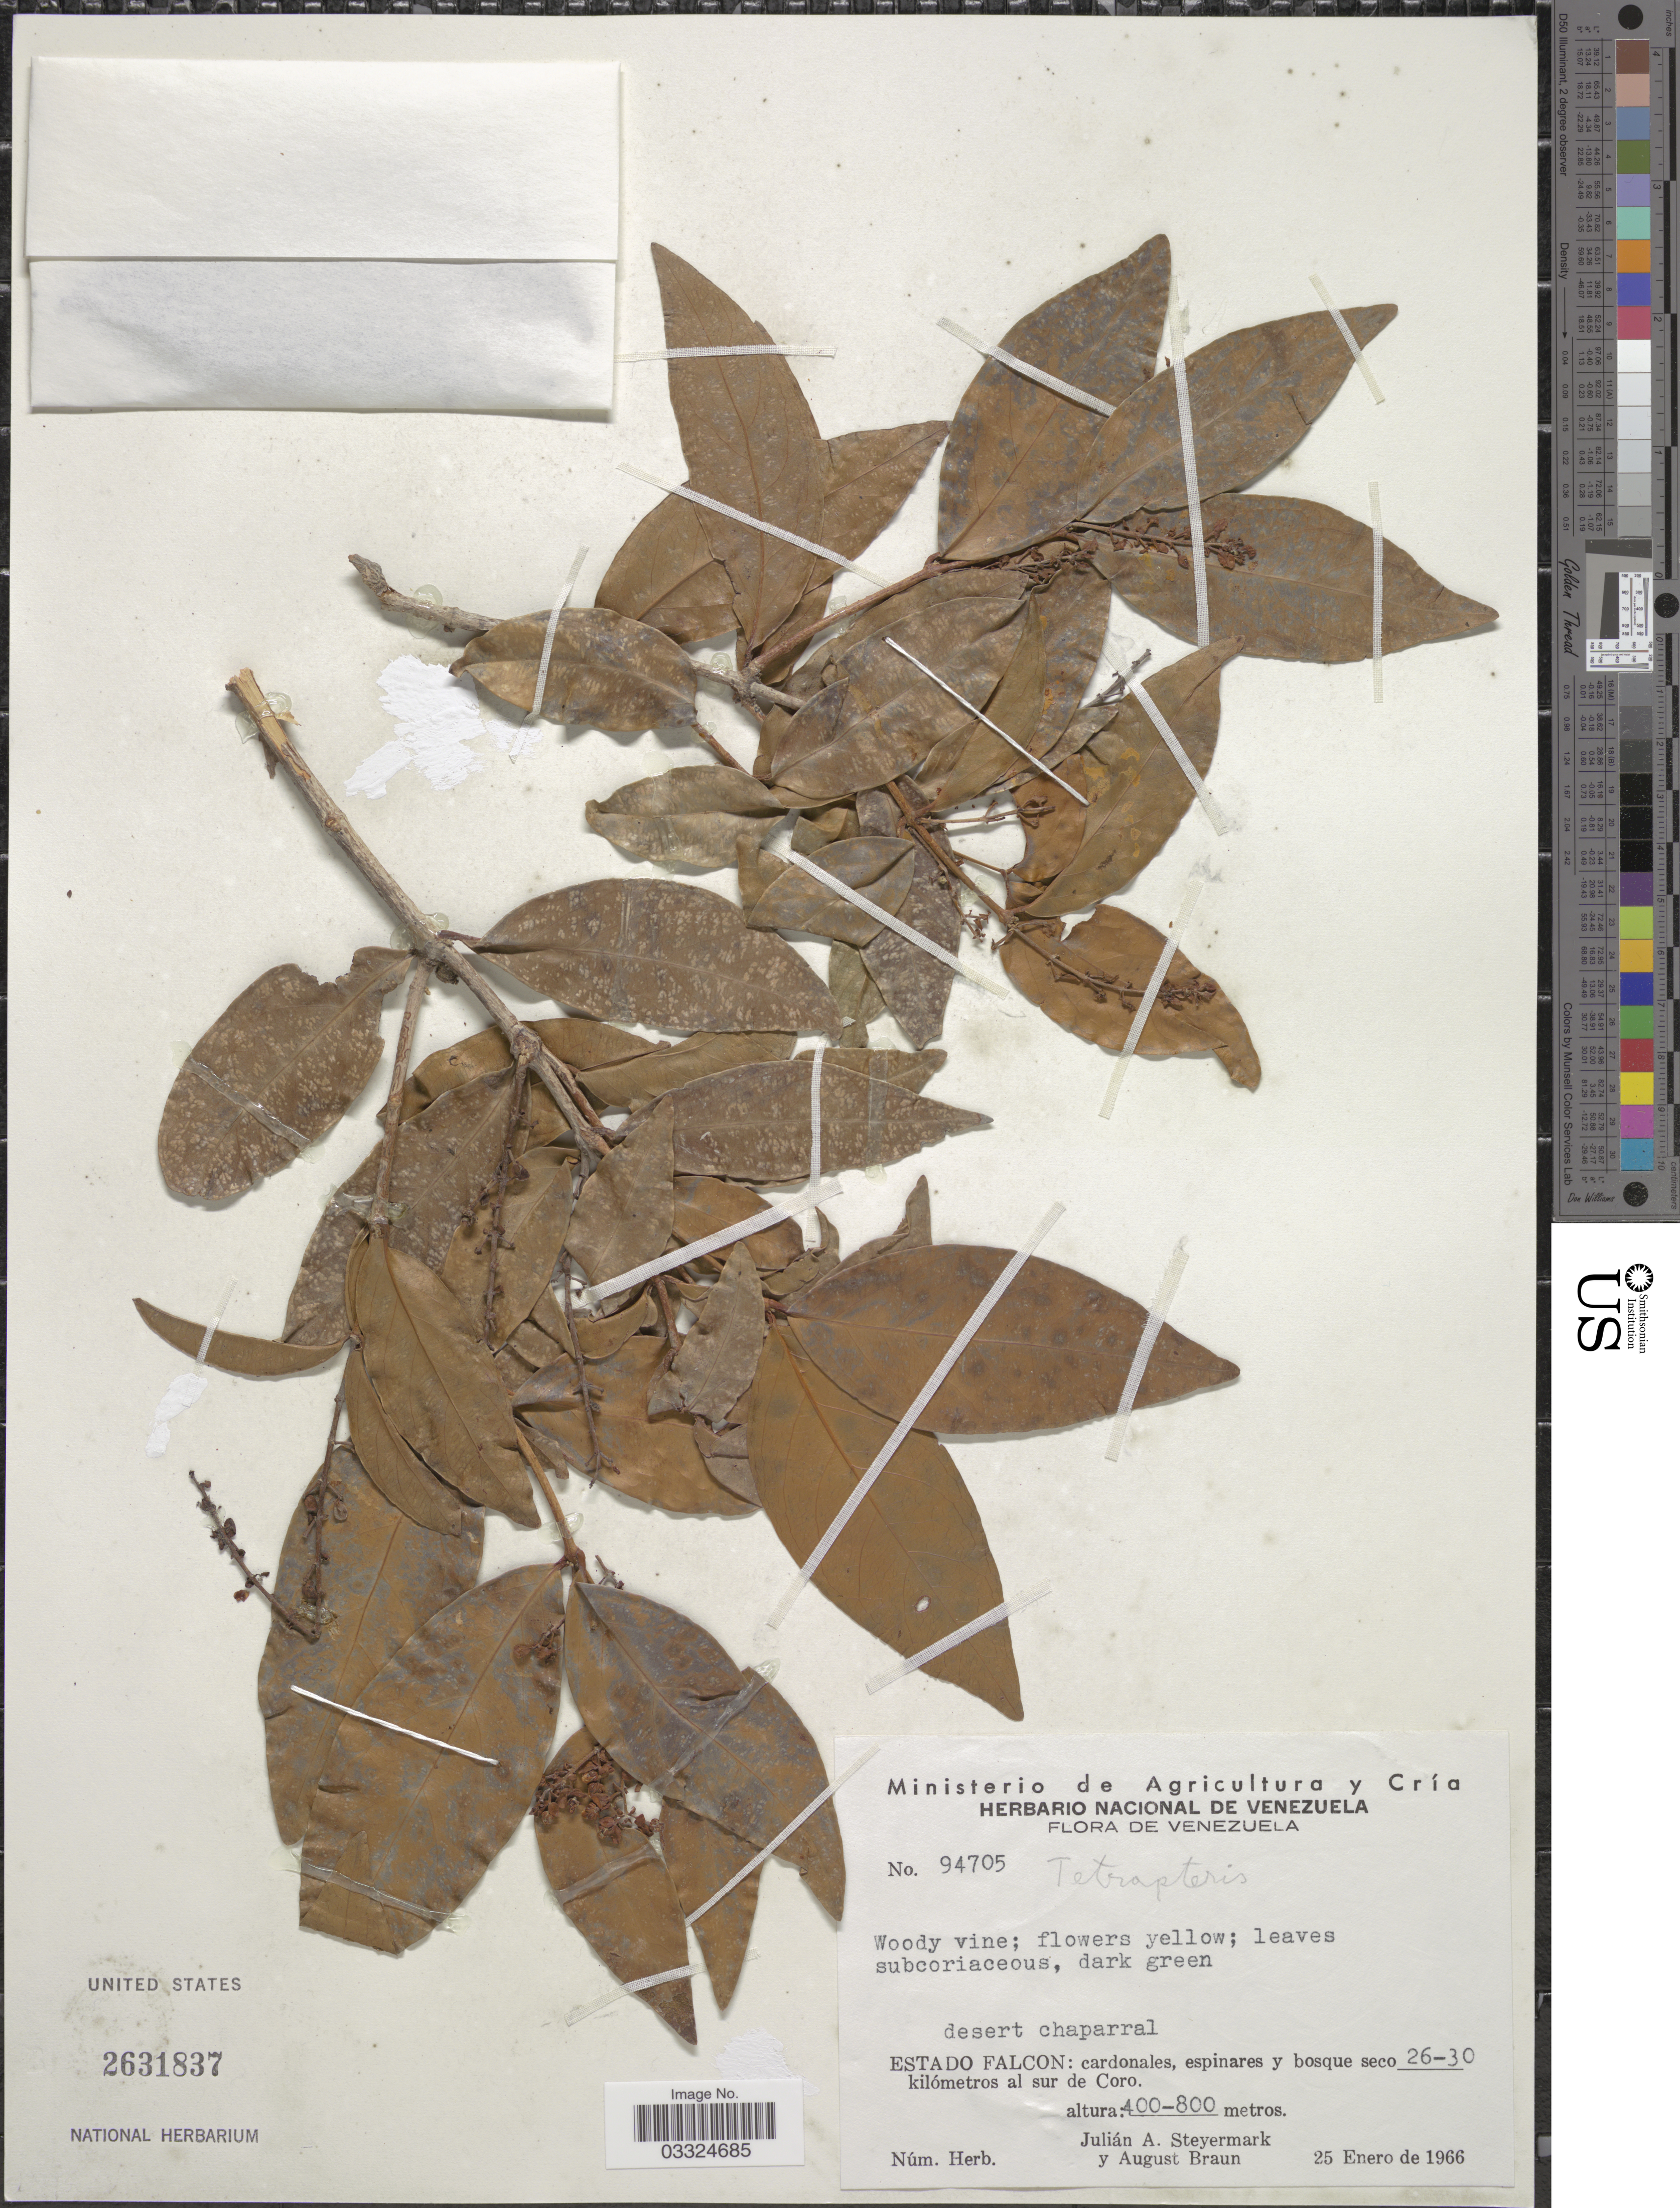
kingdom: Plantae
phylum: Tracheophyta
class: Magnoliopsida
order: Malpighiales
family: Malpighiaceae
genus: Tetrapterys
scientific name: Tetrapterys sp.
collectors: J. Steyermark & A. Braun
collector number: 94705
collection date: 1966-01-25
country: Venezuela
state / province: Falcón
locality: Desert chaparral. Cardonales, espinares y bosque seco 26-30 kilómetros al sur de Coro.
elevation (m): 400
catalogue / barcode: US 2631837